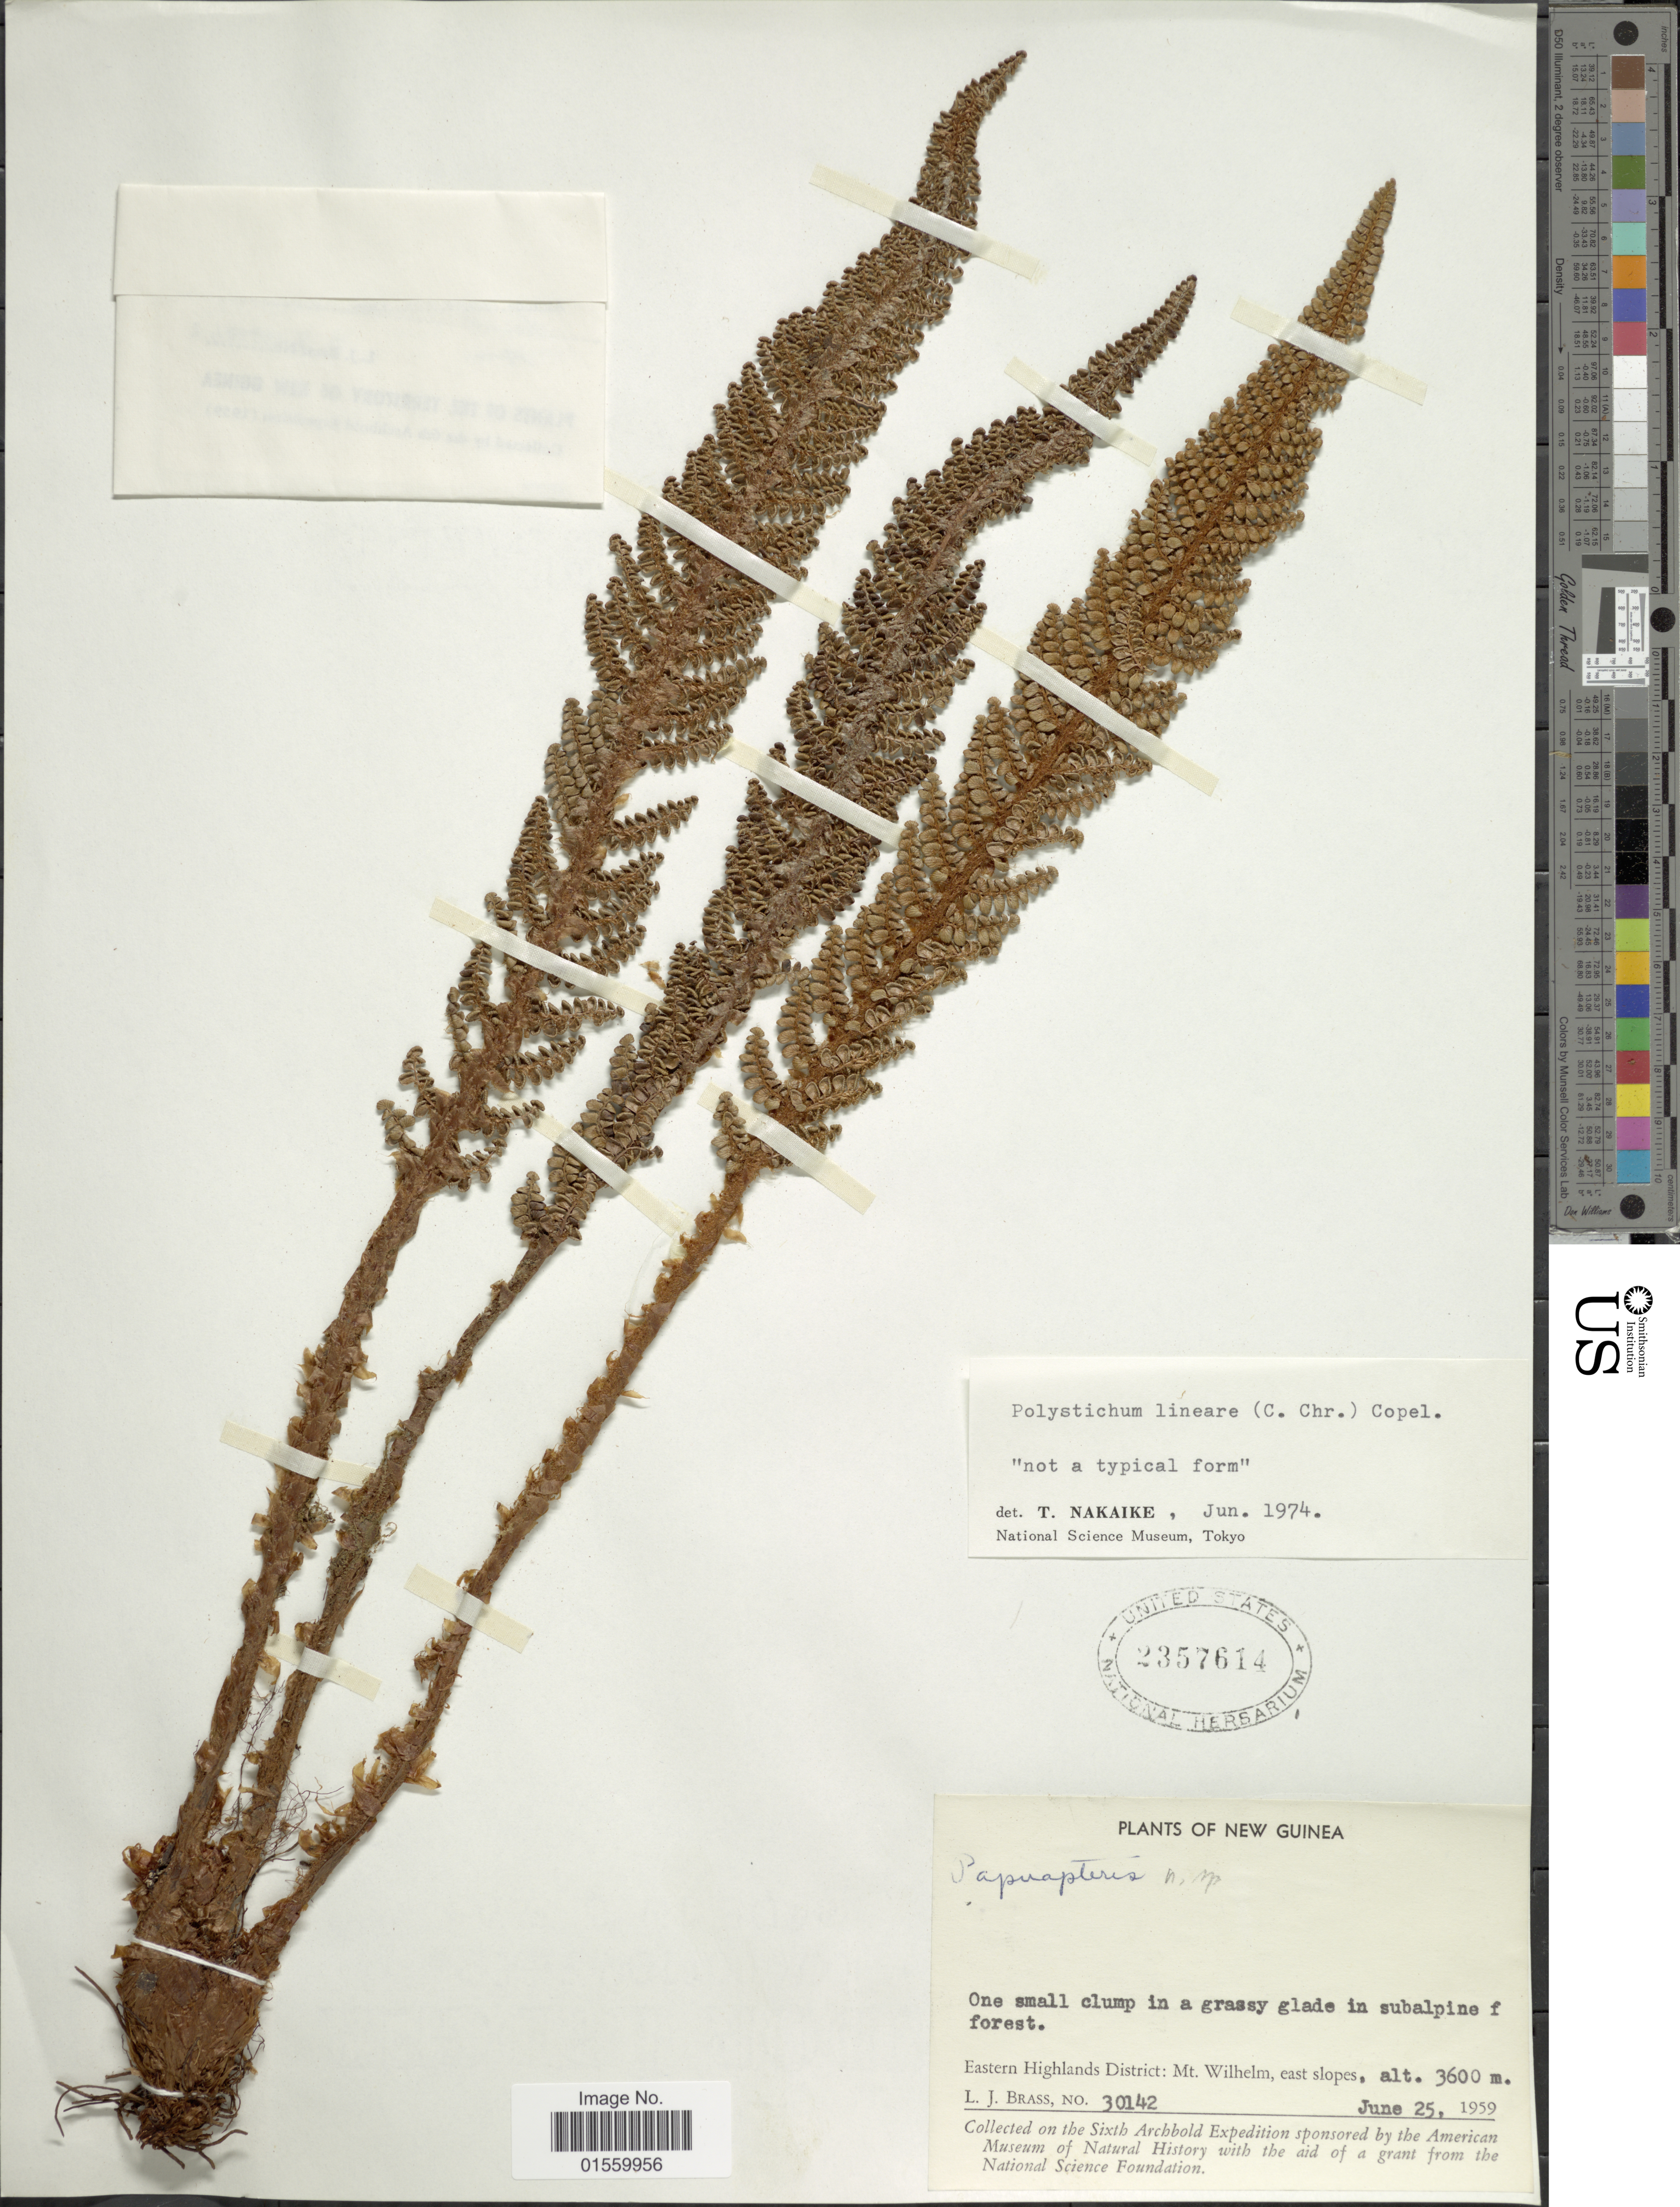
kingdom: Plantae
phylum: Tracheophyta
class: Polypodiopsida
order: Polypodiales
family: Dryopteridaceae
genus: Polystichum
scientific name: Polystichum lineare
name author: (C. Chr.) Copel.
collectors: L. J. Brass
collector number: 30142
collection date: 1959-06-25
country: Papua New Guinea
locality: New Guinea, Eastern Highlands District: Mt. Wilhelm, east slopes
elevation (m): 3600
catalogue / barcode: US 2357614